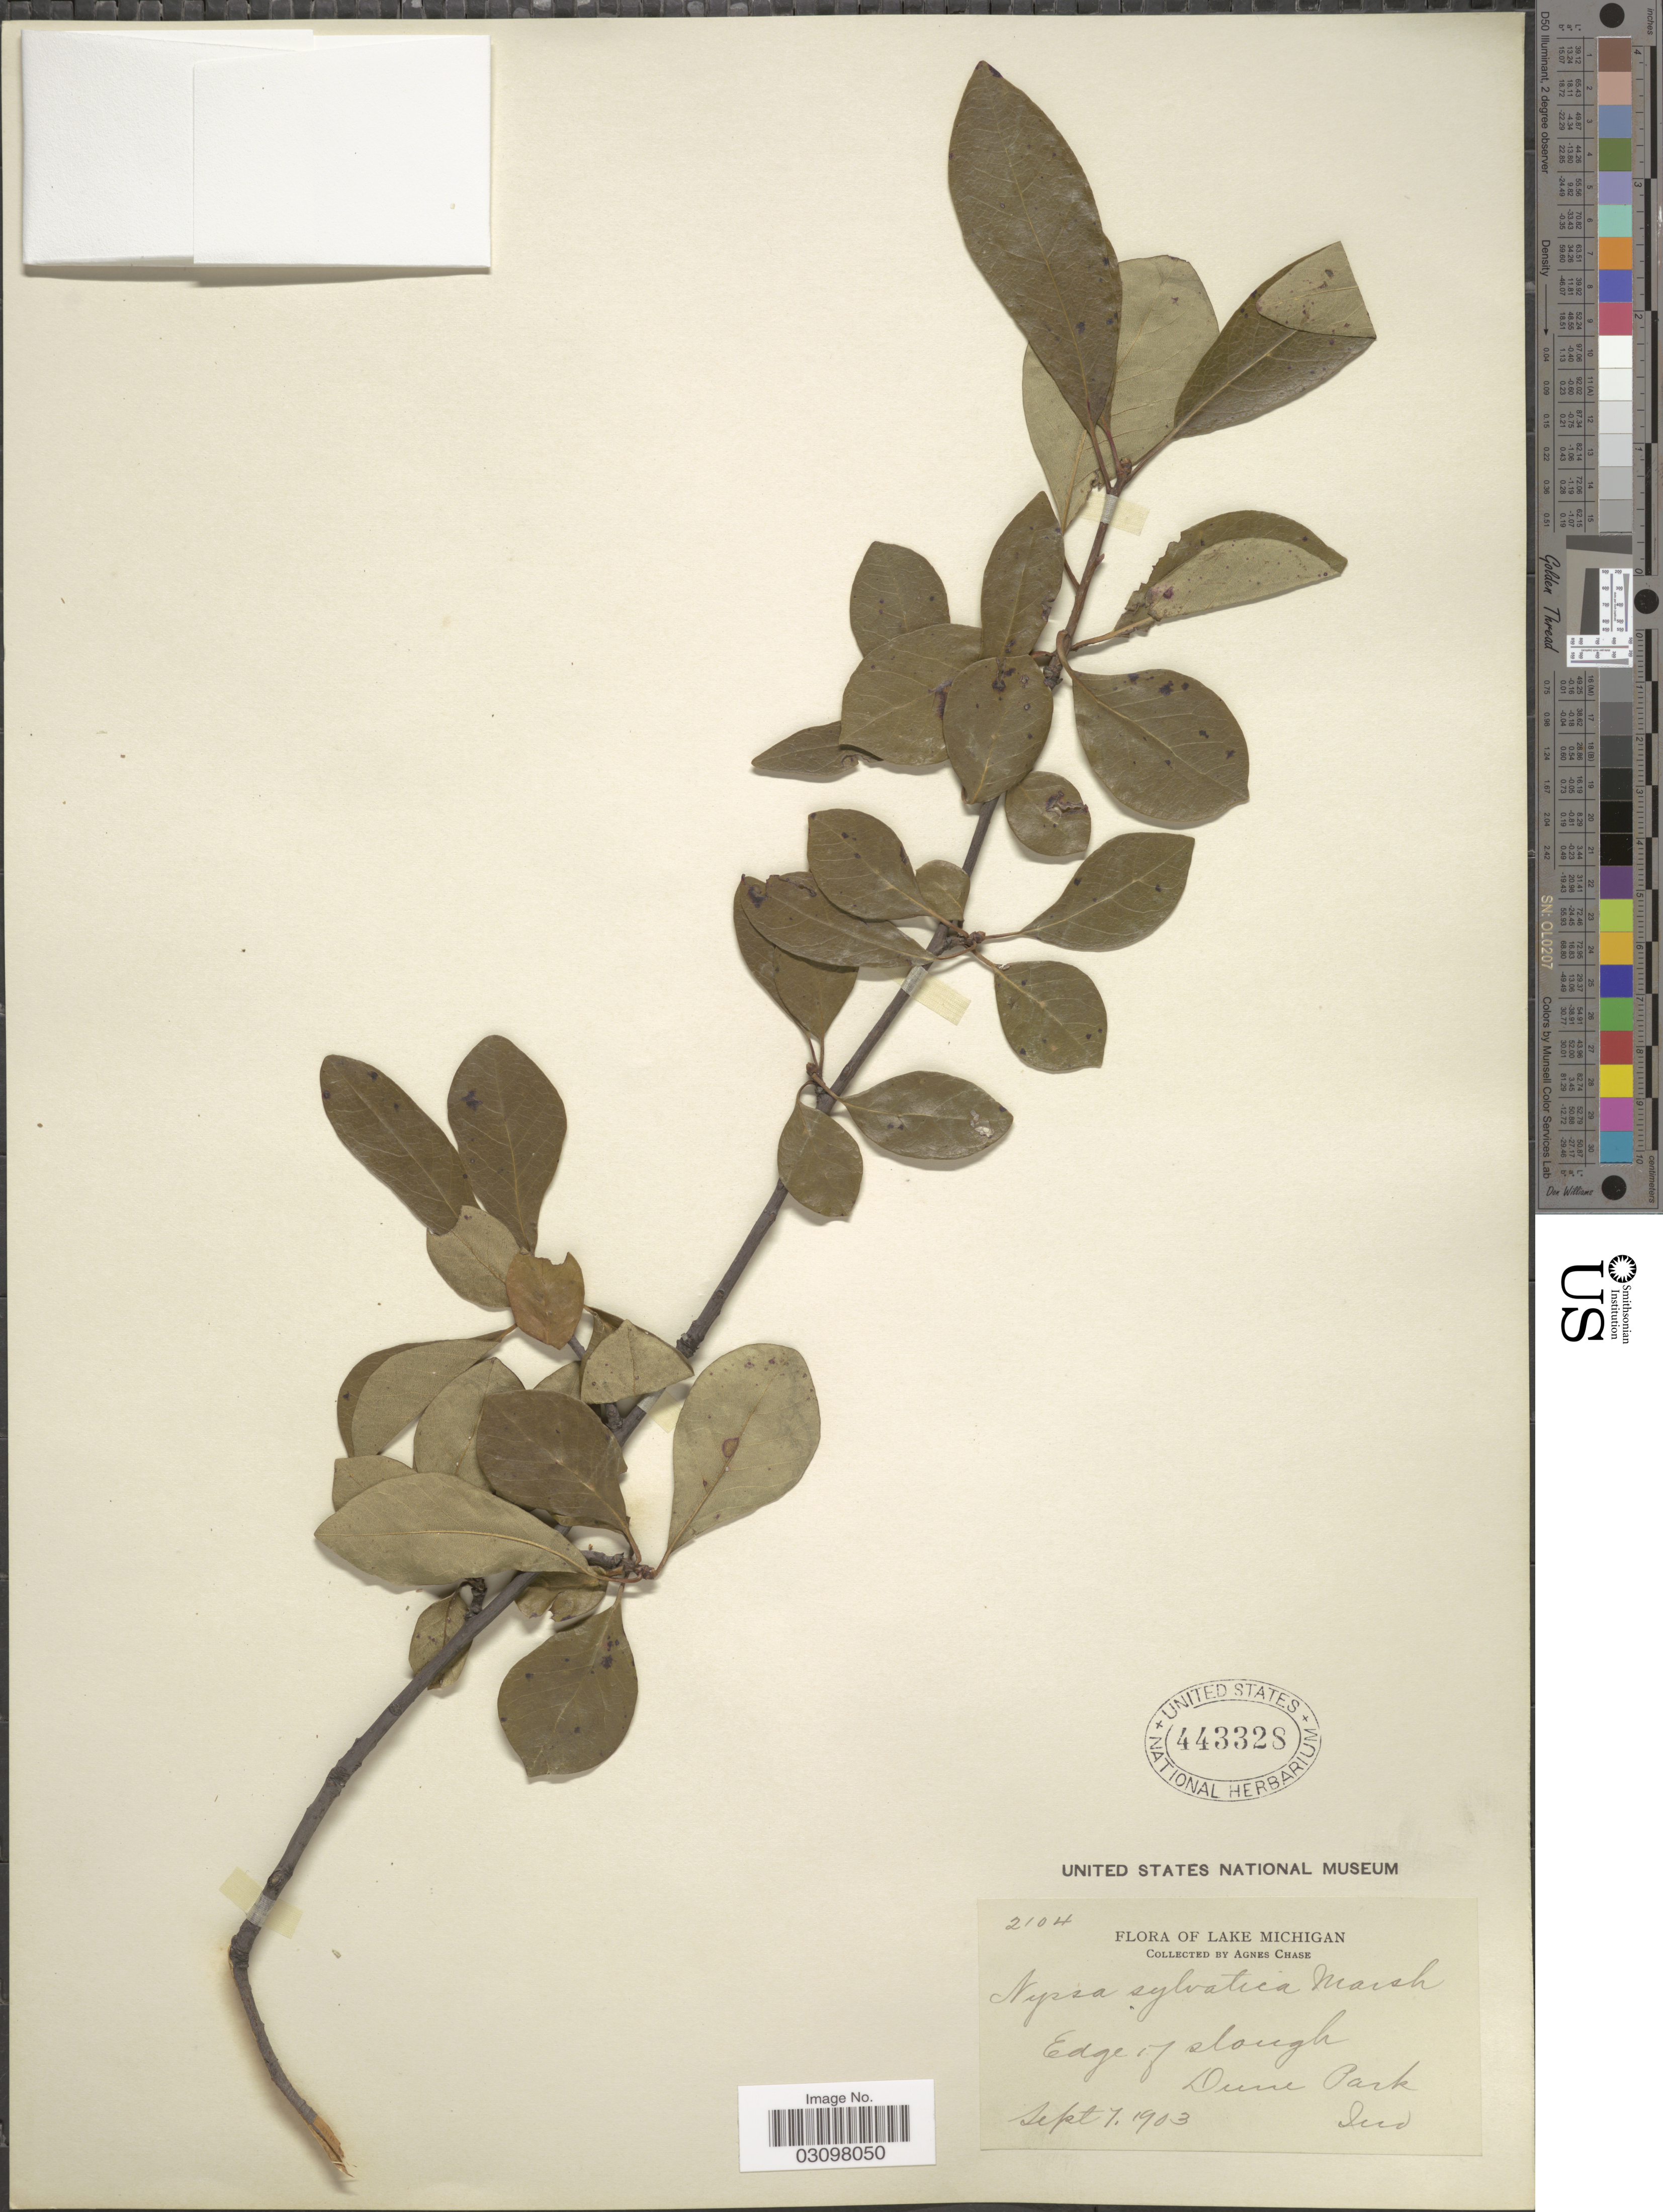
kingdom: Plantae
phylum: Tracheophyta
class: Magnoliopsida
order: Cornales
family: Nyssaceae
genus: Nyssa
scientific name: Nyssa sylvatica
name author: Marshall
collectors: A. Chase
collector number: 2104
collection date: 1903-09-07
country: United States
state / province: Indiana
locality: Lake Michigan. Edge of slough Dune Park. Ind.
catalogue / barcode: US 443328